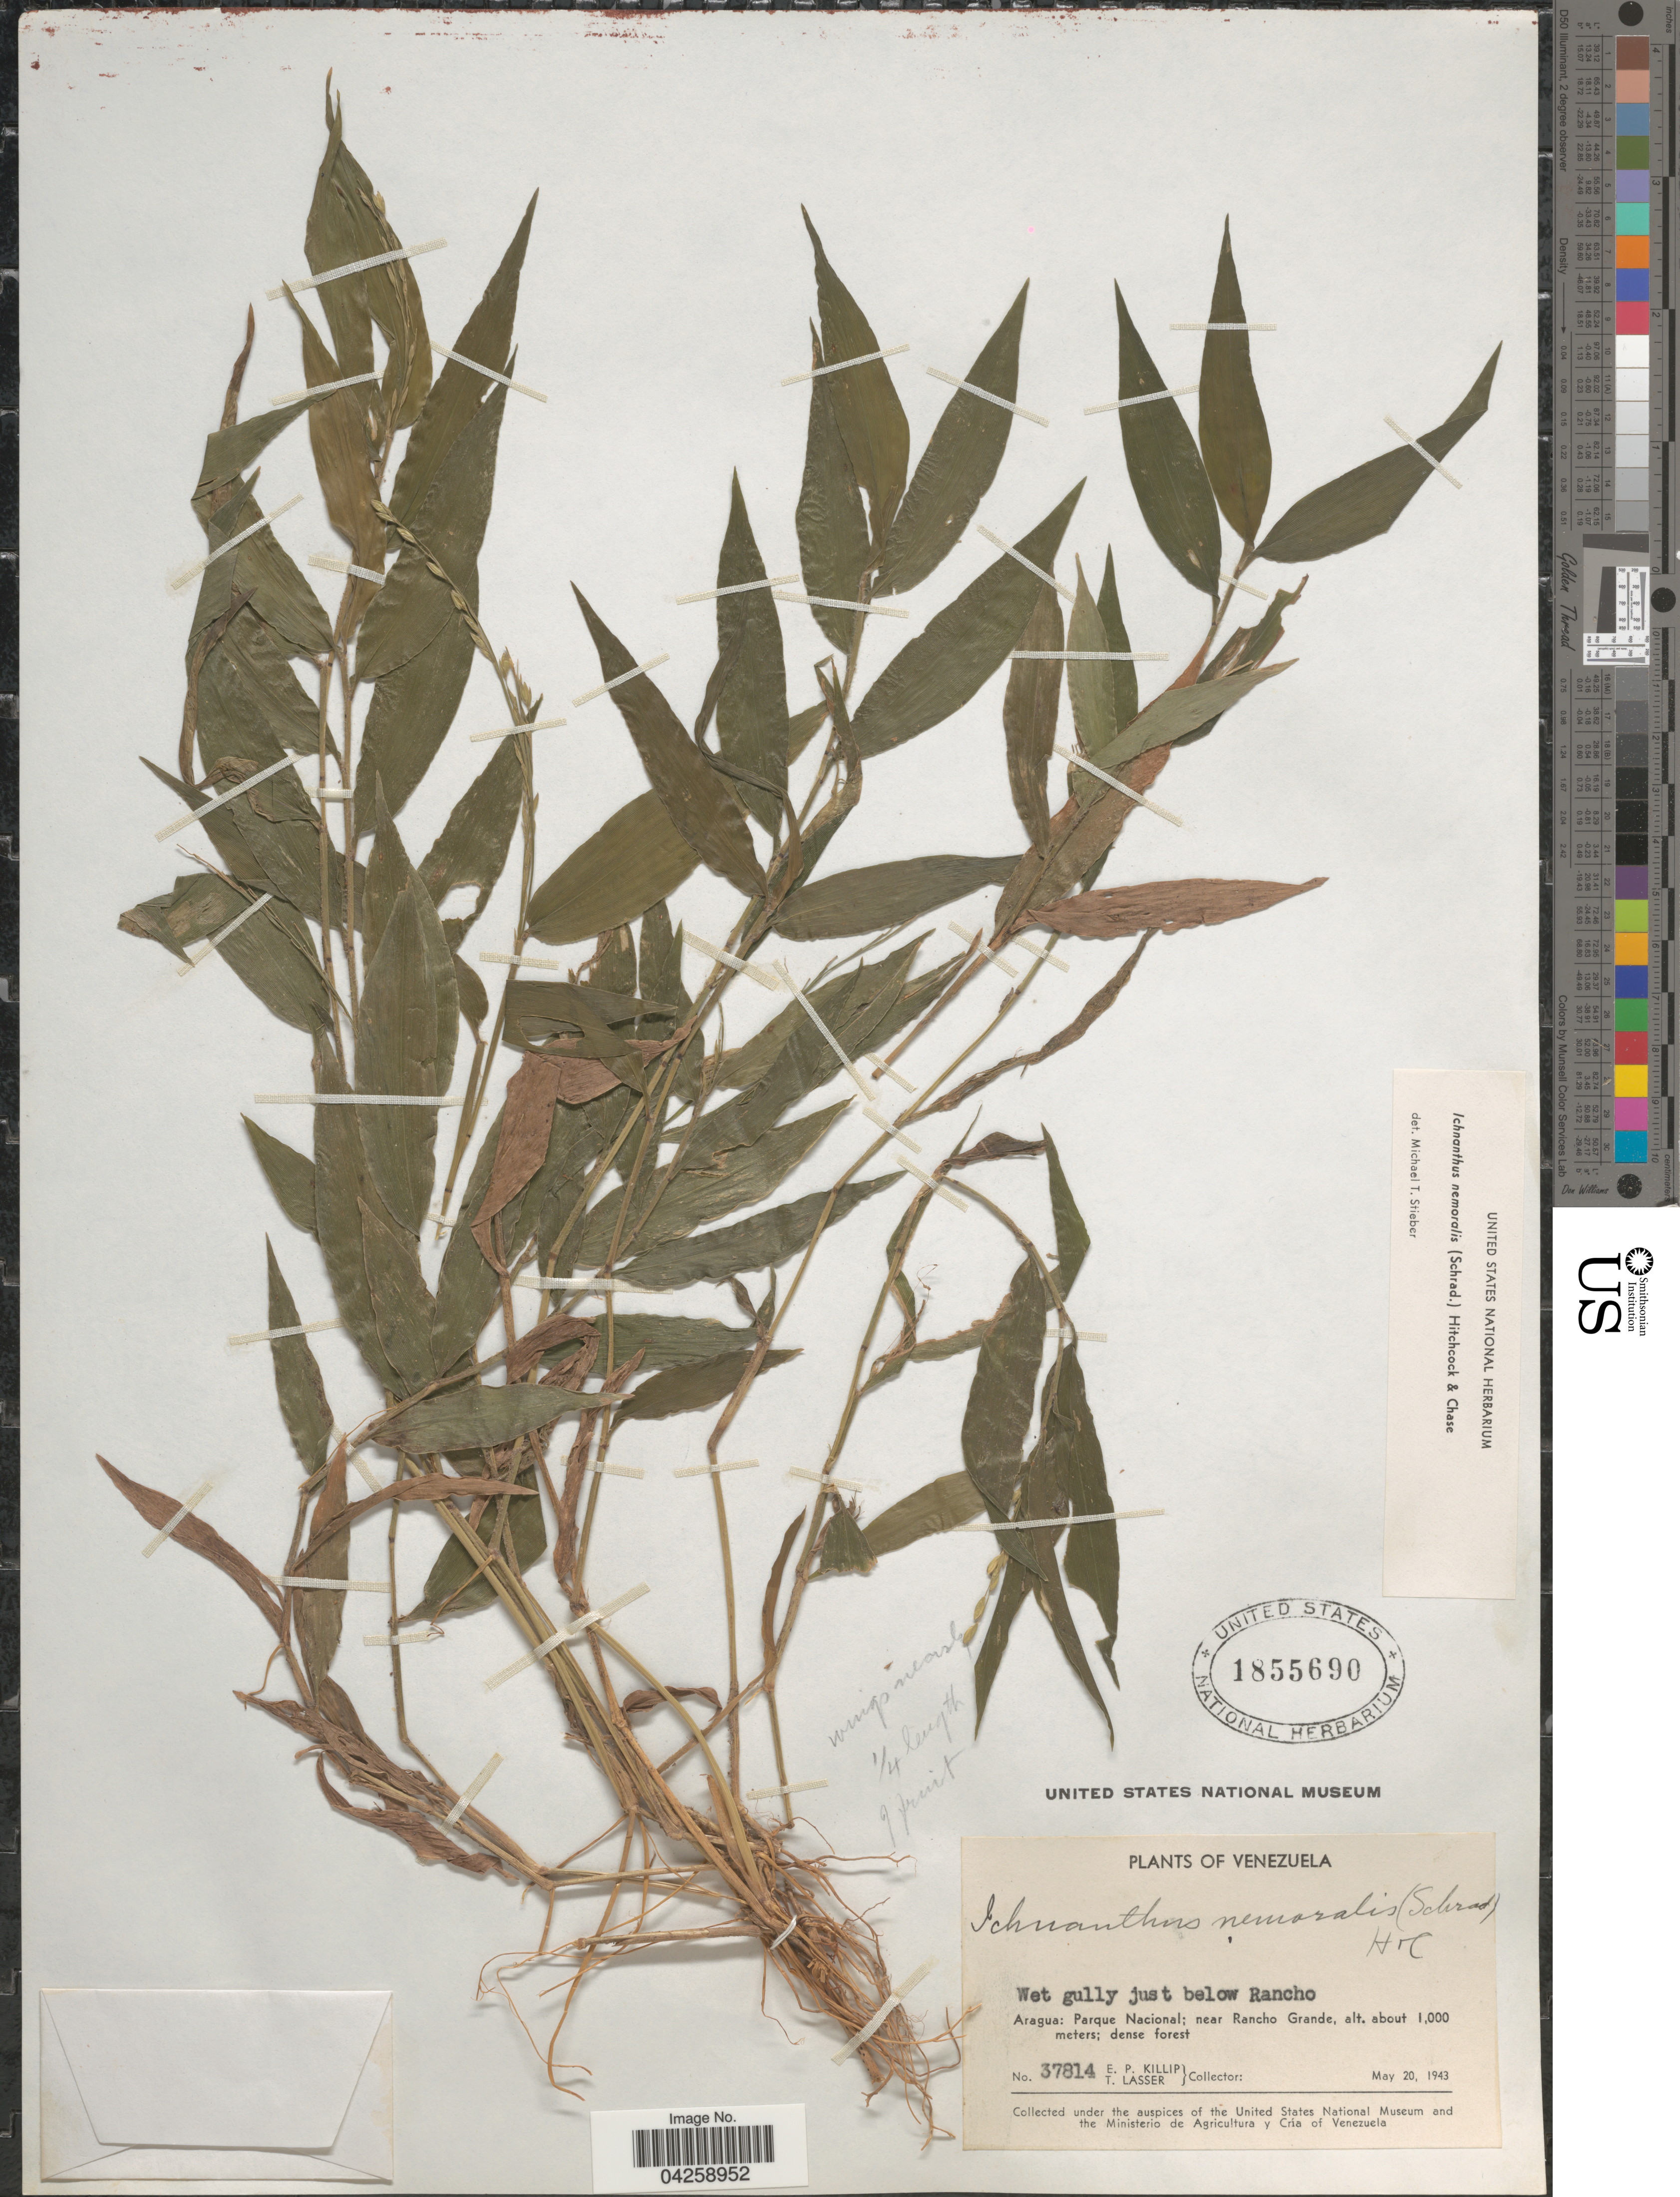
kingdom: Plantae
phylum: Tracheophyta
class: Liliopsida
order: Poales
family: Poaceae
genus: Ichnanthus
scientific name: Ichnanthus nemoralis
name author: (Schrad.) Hitchc. & Chase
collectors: E. P. Killip & T. Lasser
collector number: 37814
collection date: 1943-05-20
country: Venezuela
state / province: Aragua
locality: Wet gully just below Rancho. Parque Nacional; near Rancho Grande.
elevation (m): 1000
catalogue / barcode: US 1855690